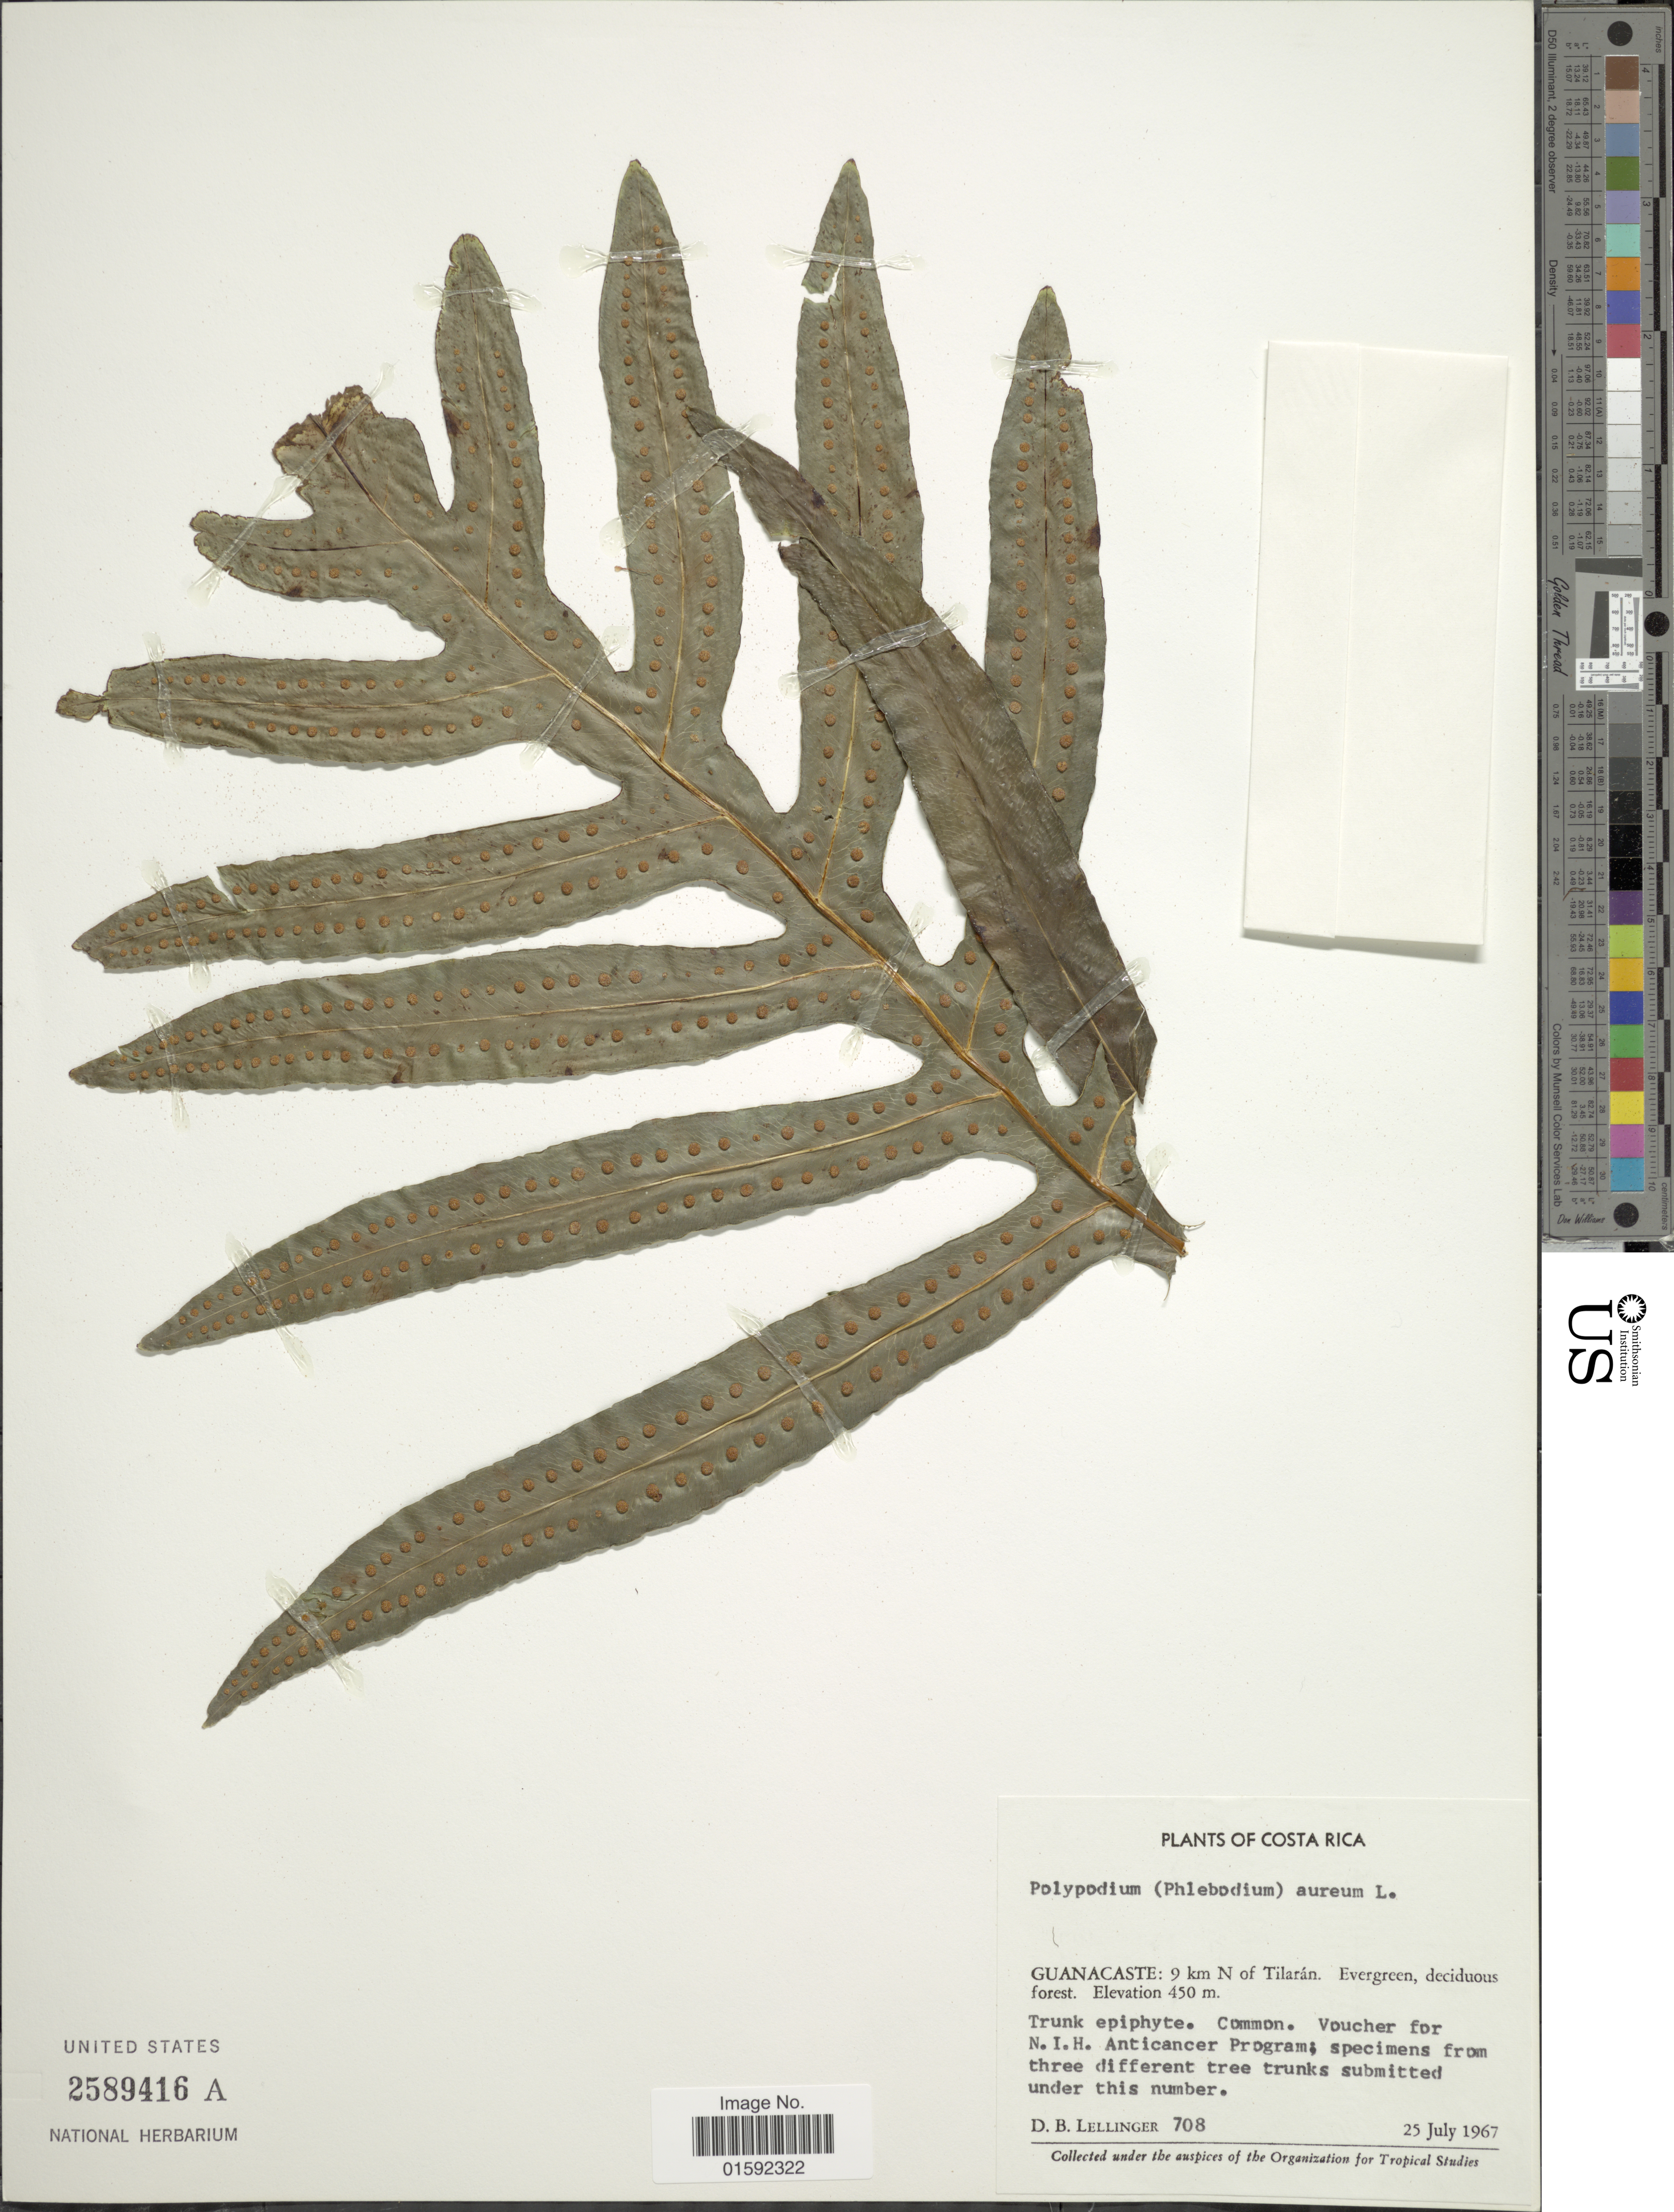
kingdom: Plantae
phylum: Tracheophyta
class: Polypodiopsida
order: Polypodiales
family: Polypodiaceae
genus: Phlebodium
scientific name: Phlebodium pseudoaureum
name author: (Cav.) Lellinger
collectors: D. B. Lellinger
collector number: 708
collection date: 1967-07-25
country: Costa Rica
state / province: Guanacaste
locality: Costa Rica, Guanacaste: 9 km N of Tilarán.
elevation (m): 450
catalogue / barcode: US 2589416A